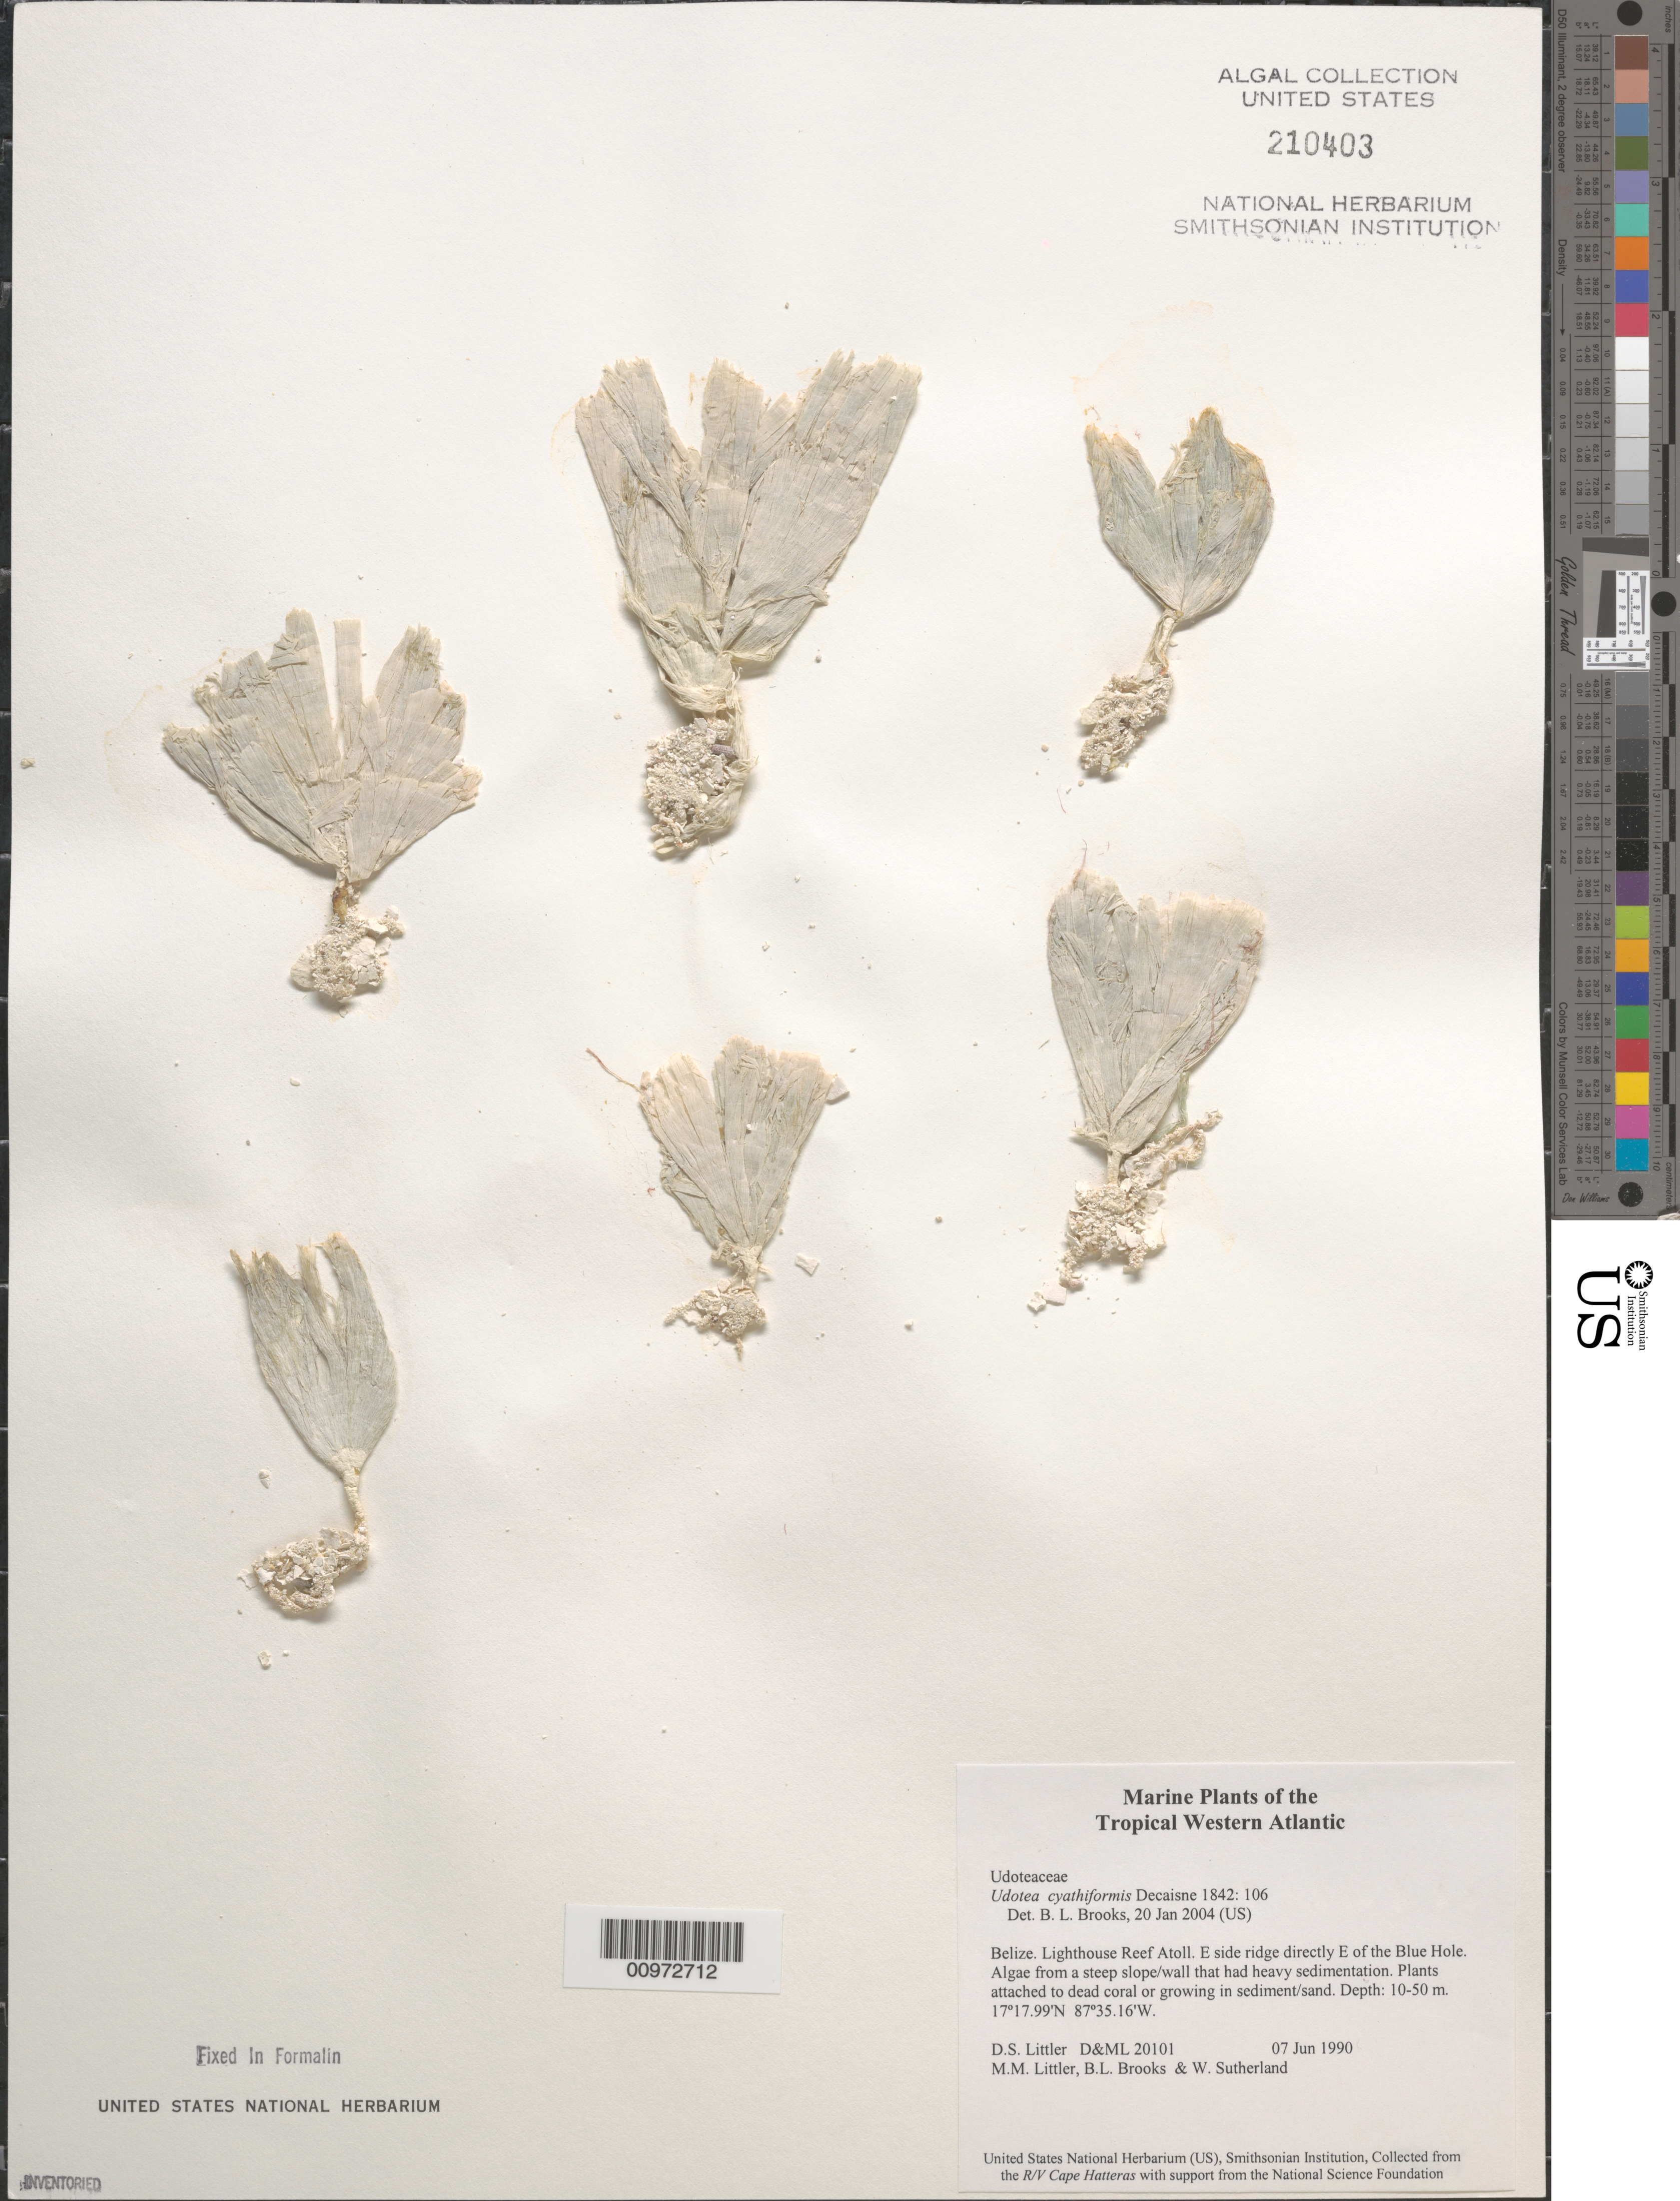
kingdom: Plantae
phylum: Chlorophyta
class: Ulvophyceae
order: Bryopsidales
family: Udoteaceae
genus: Udotea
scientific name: Udotea cyathiformis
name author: Decne.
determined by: Brooks, B. L., (BOT), Smithsonian Institution - National Museum of Natural History (UNITED STATES)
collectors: D. S. Littler, M. M. Littler, B. Brooks & W. Sutherland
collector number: D&ML 20101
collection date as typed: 07 Jun 1990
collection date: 1990-06-07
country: Belize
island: Lighthouse Reef Atoll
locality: Ridge directly east of Blue Hole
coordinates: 17 17.99'N, 87 35.16'W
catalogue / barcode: US 210403